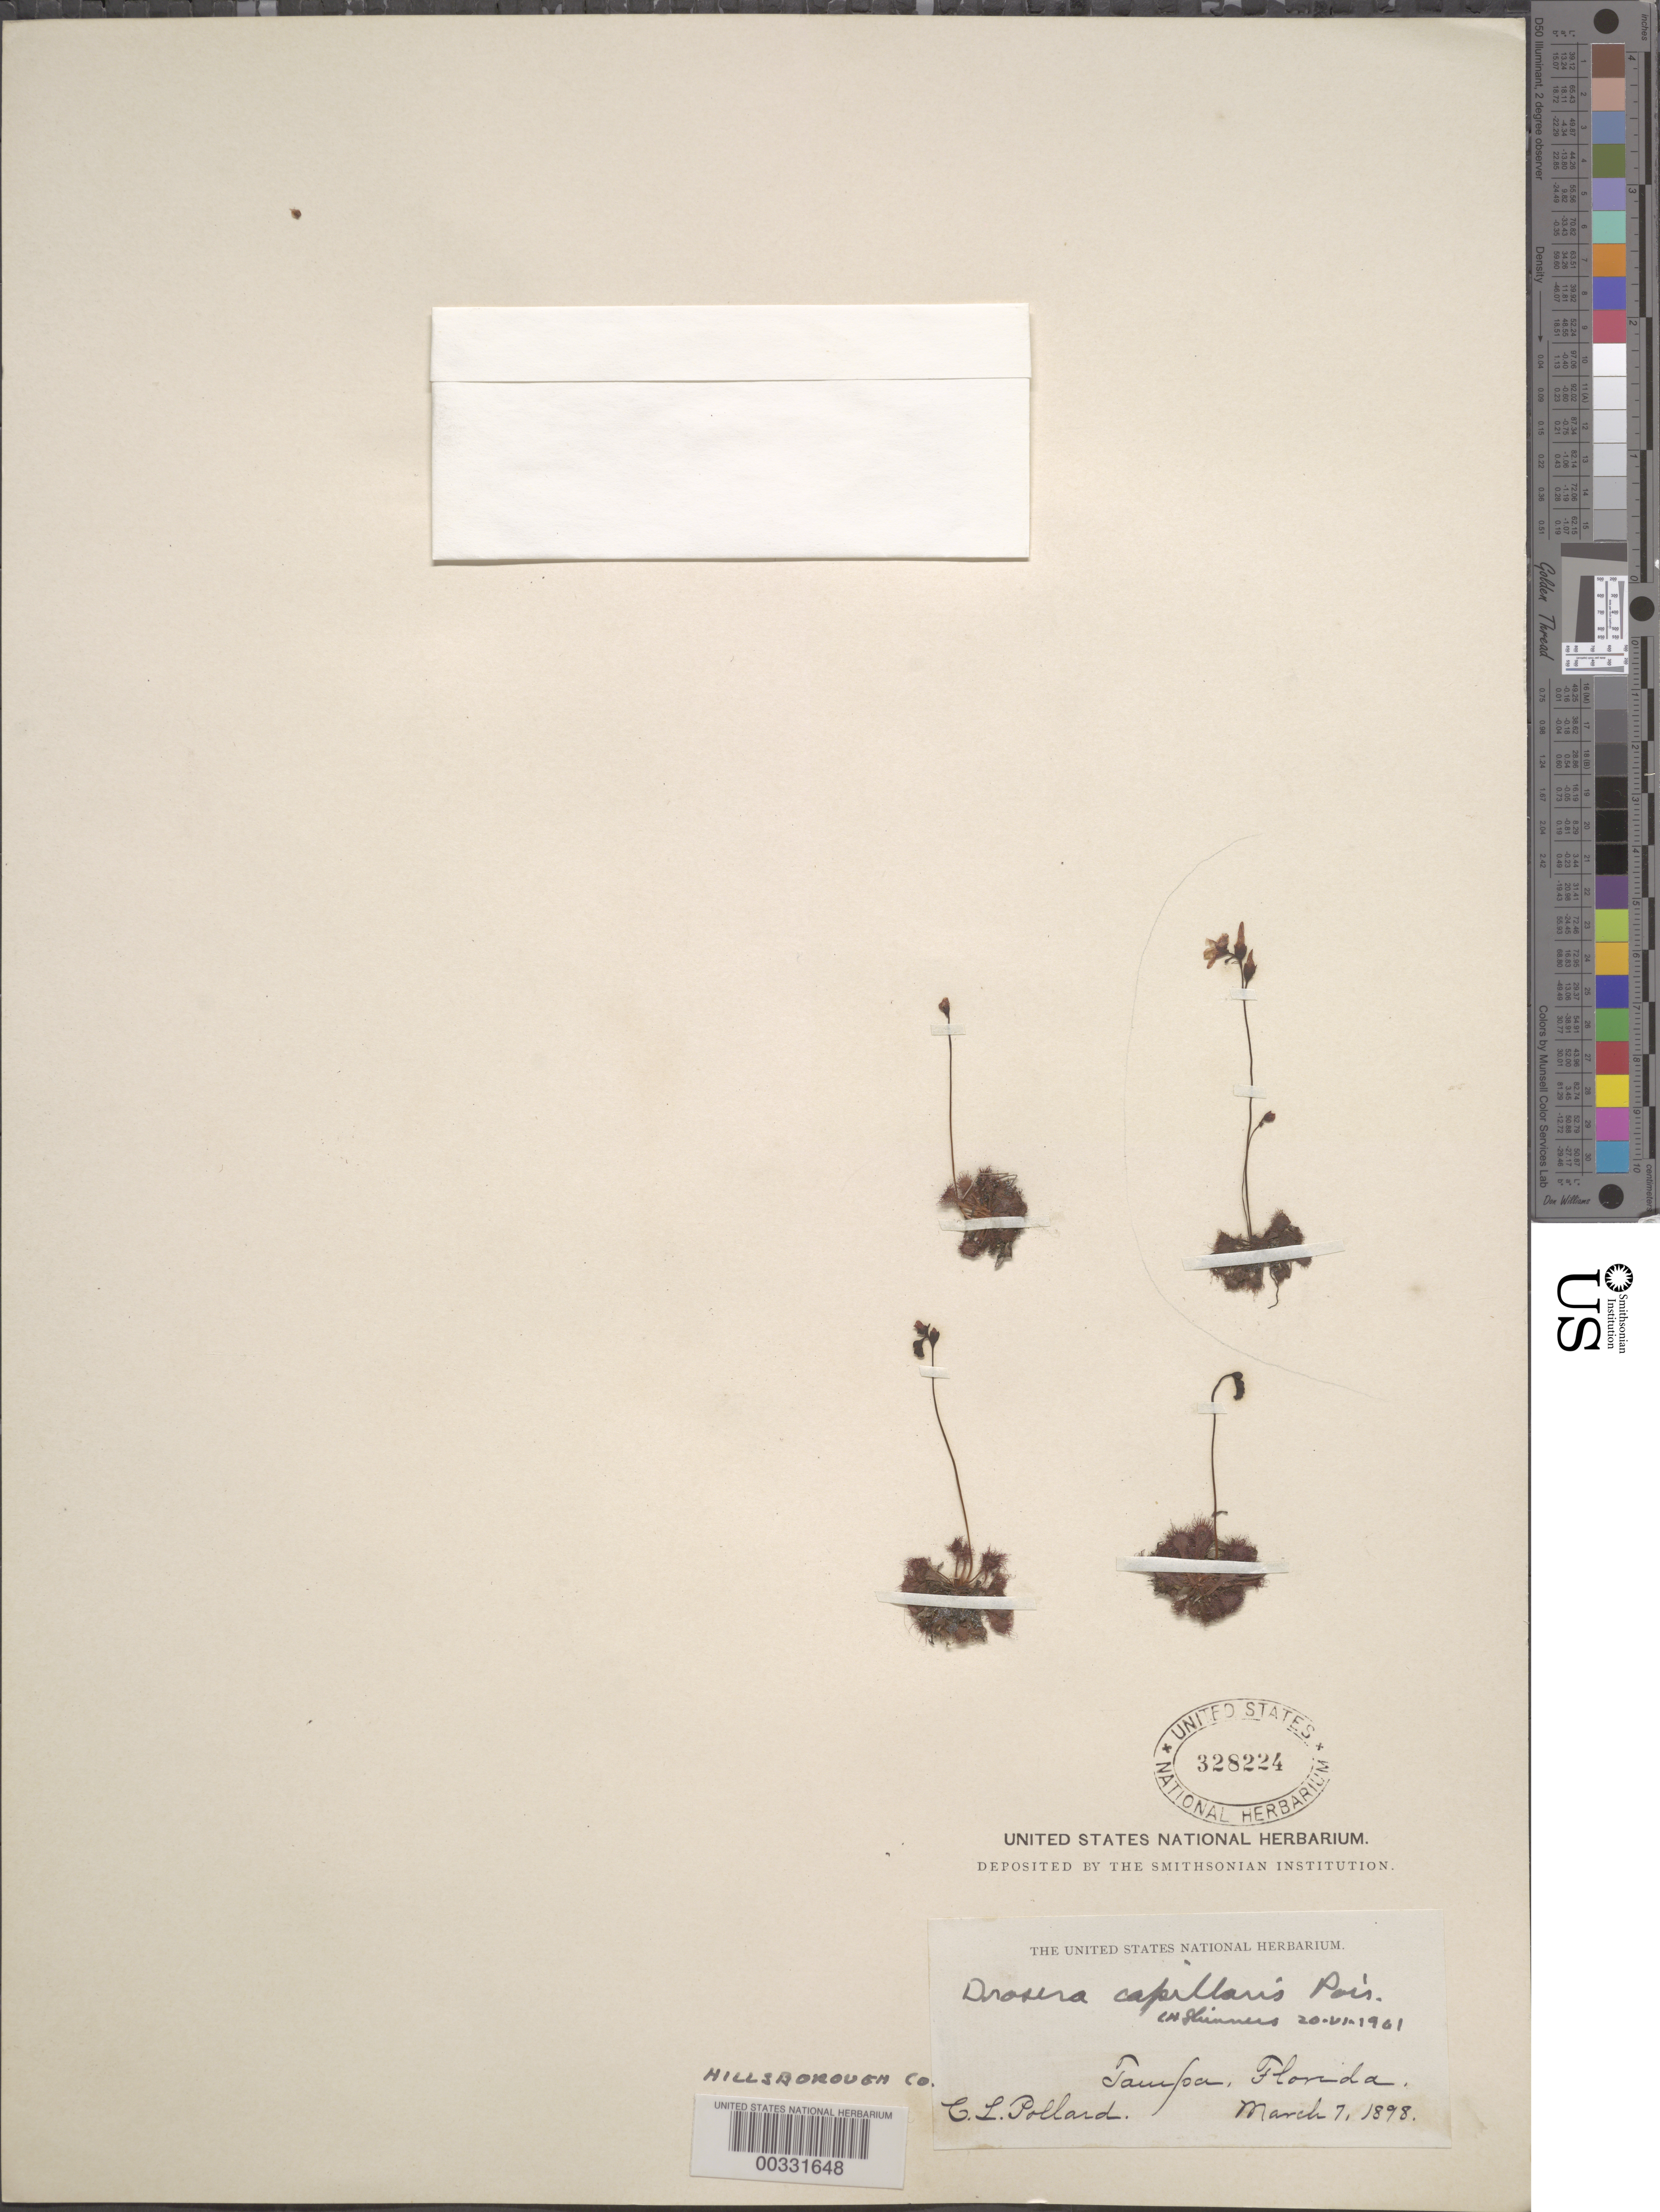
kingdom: Plantae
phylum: Tracheophyta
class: Magnoliopsida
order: Caryophyllales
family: Droseraceae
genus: Drosera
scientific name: Drosera capillaris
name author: Poir.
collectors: C. L. Pollard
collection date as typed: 07 Mar 1898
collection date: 1898-03-07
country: United States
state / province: Florida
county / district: Hillsborough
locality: Tampa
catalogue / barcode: US 328224